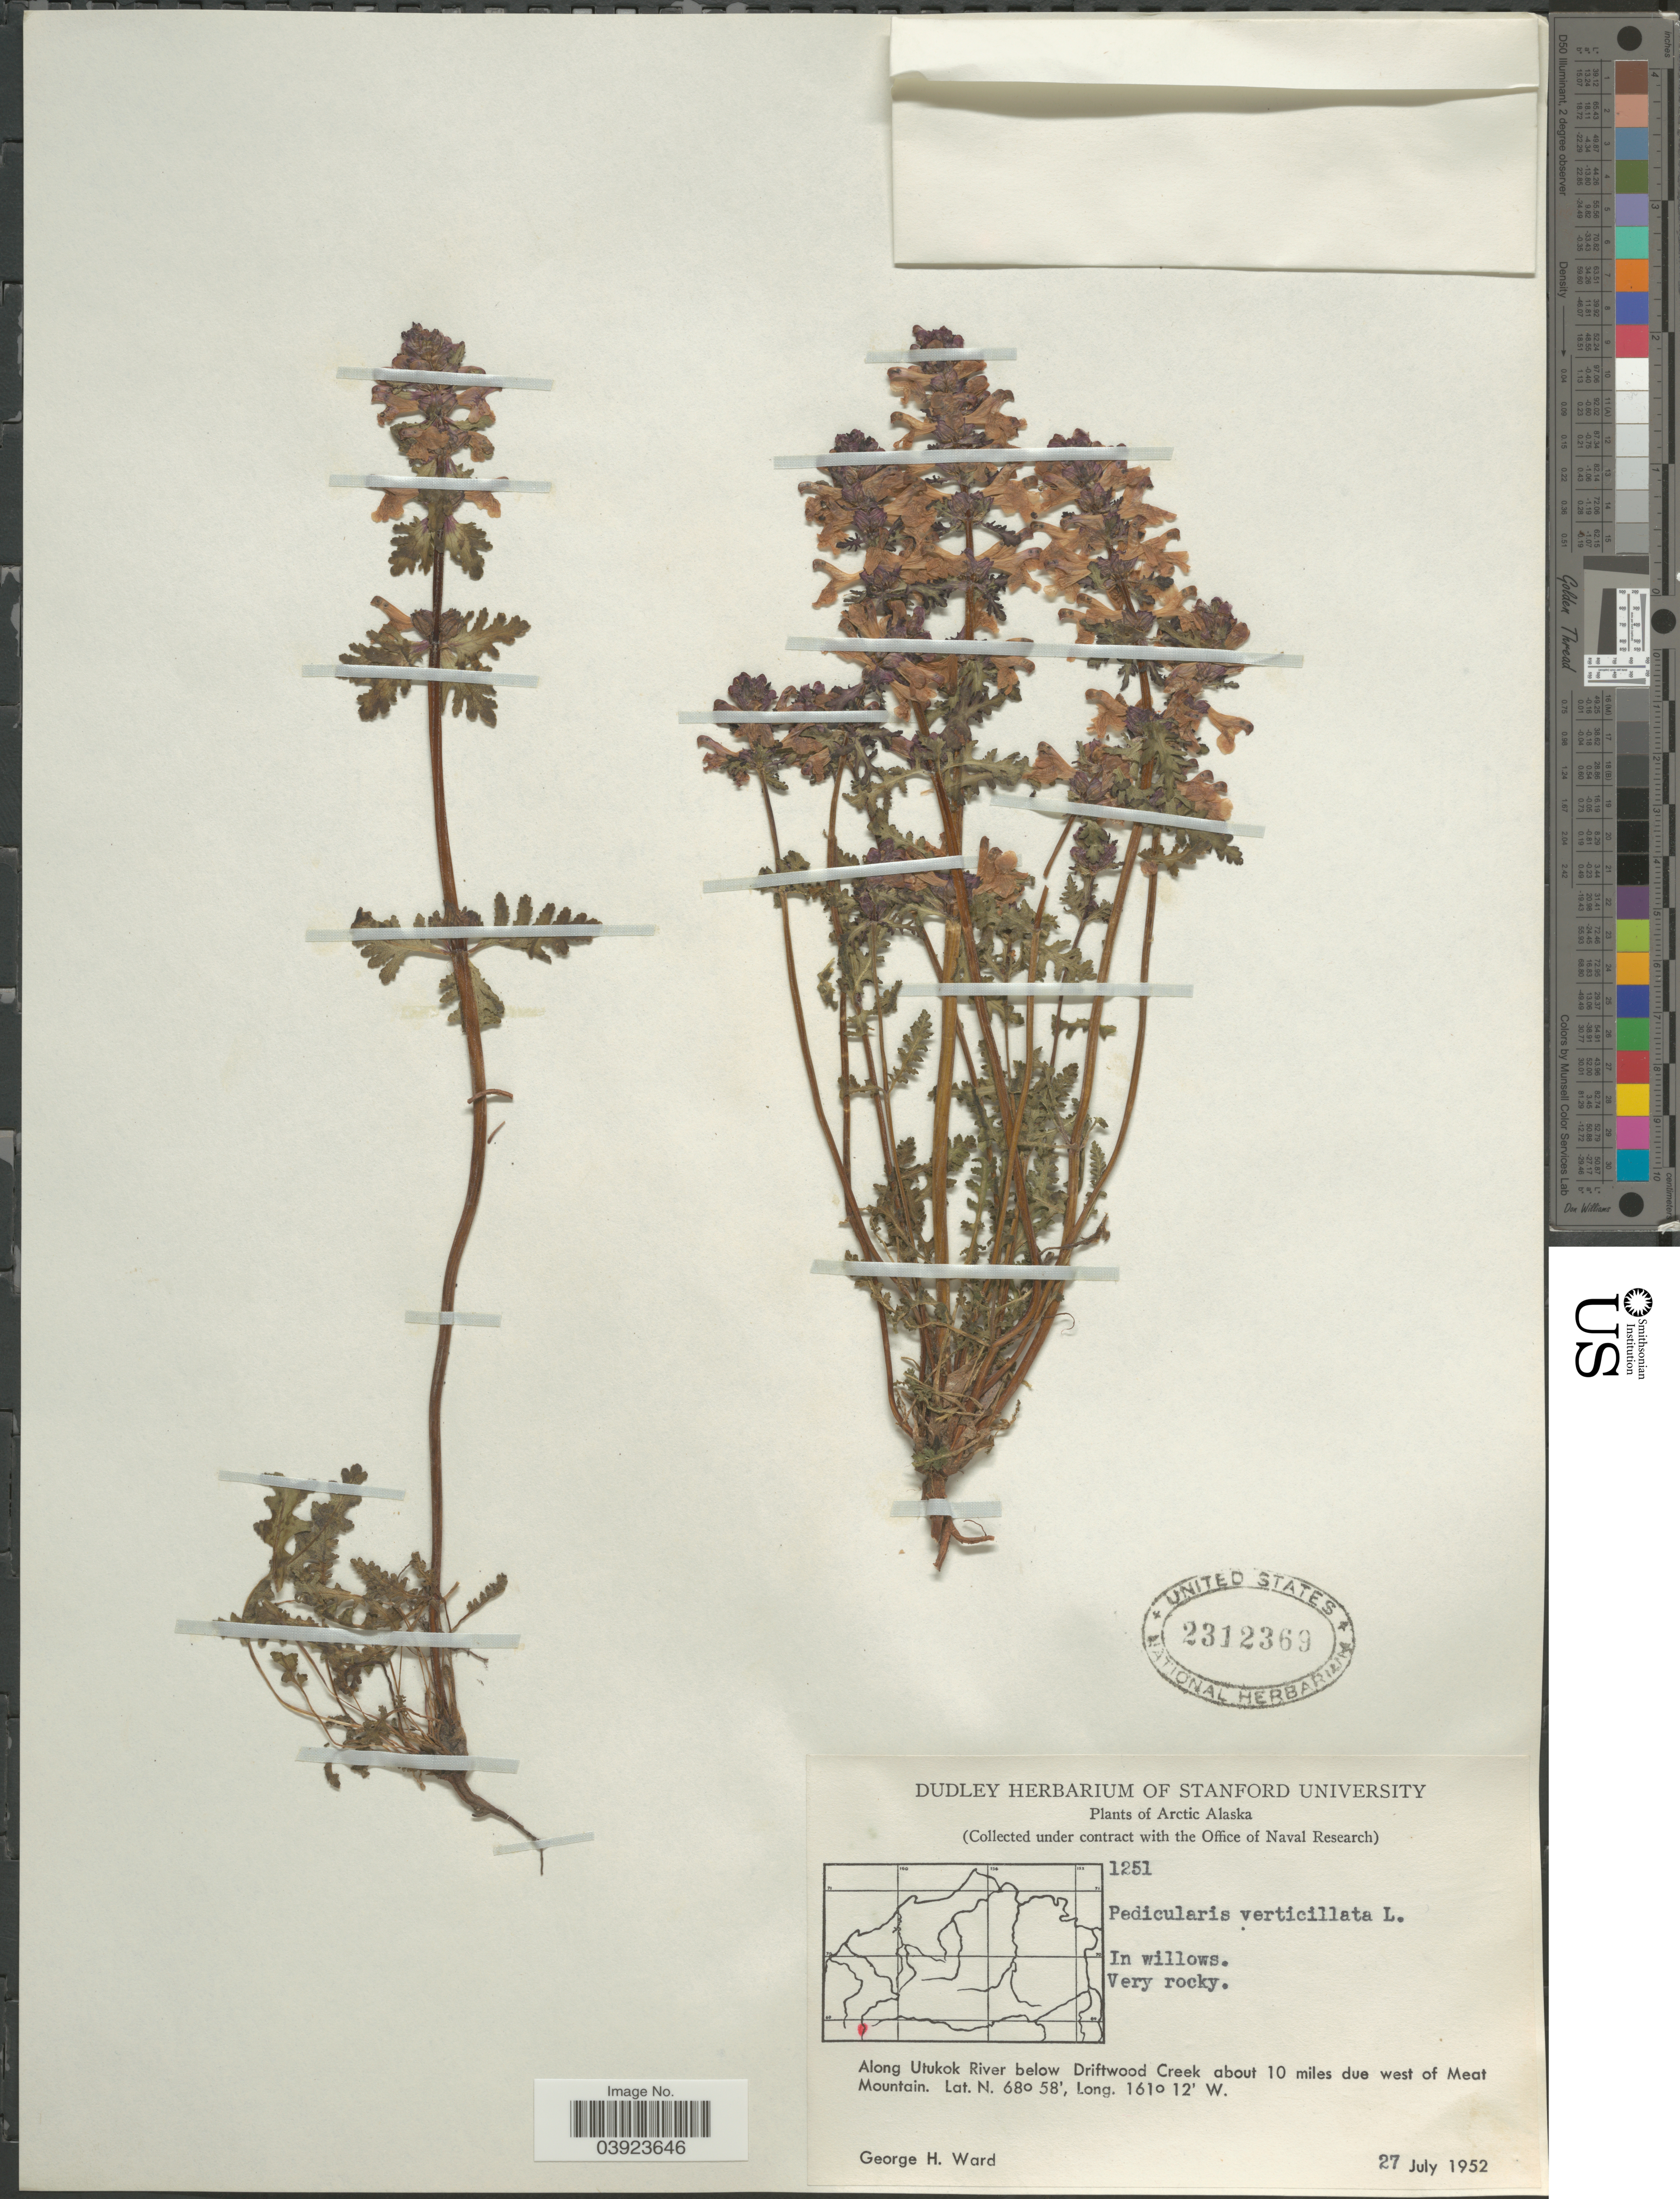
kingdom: Plantae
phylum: Tracheophyta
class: Magnoliopsida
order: Lamiales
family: Orobanchaceae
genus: Pedicularis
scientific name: Pedicularis verticillata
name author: L.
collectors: G. H. Ward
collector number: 1251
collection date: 1952-07-27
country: United States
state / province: Alaska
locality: Arctic Alaska. In willows. Along Utukok River below Driftwood Creek about 10 miles due west of Meat Mountain.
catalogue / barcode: US 2312369